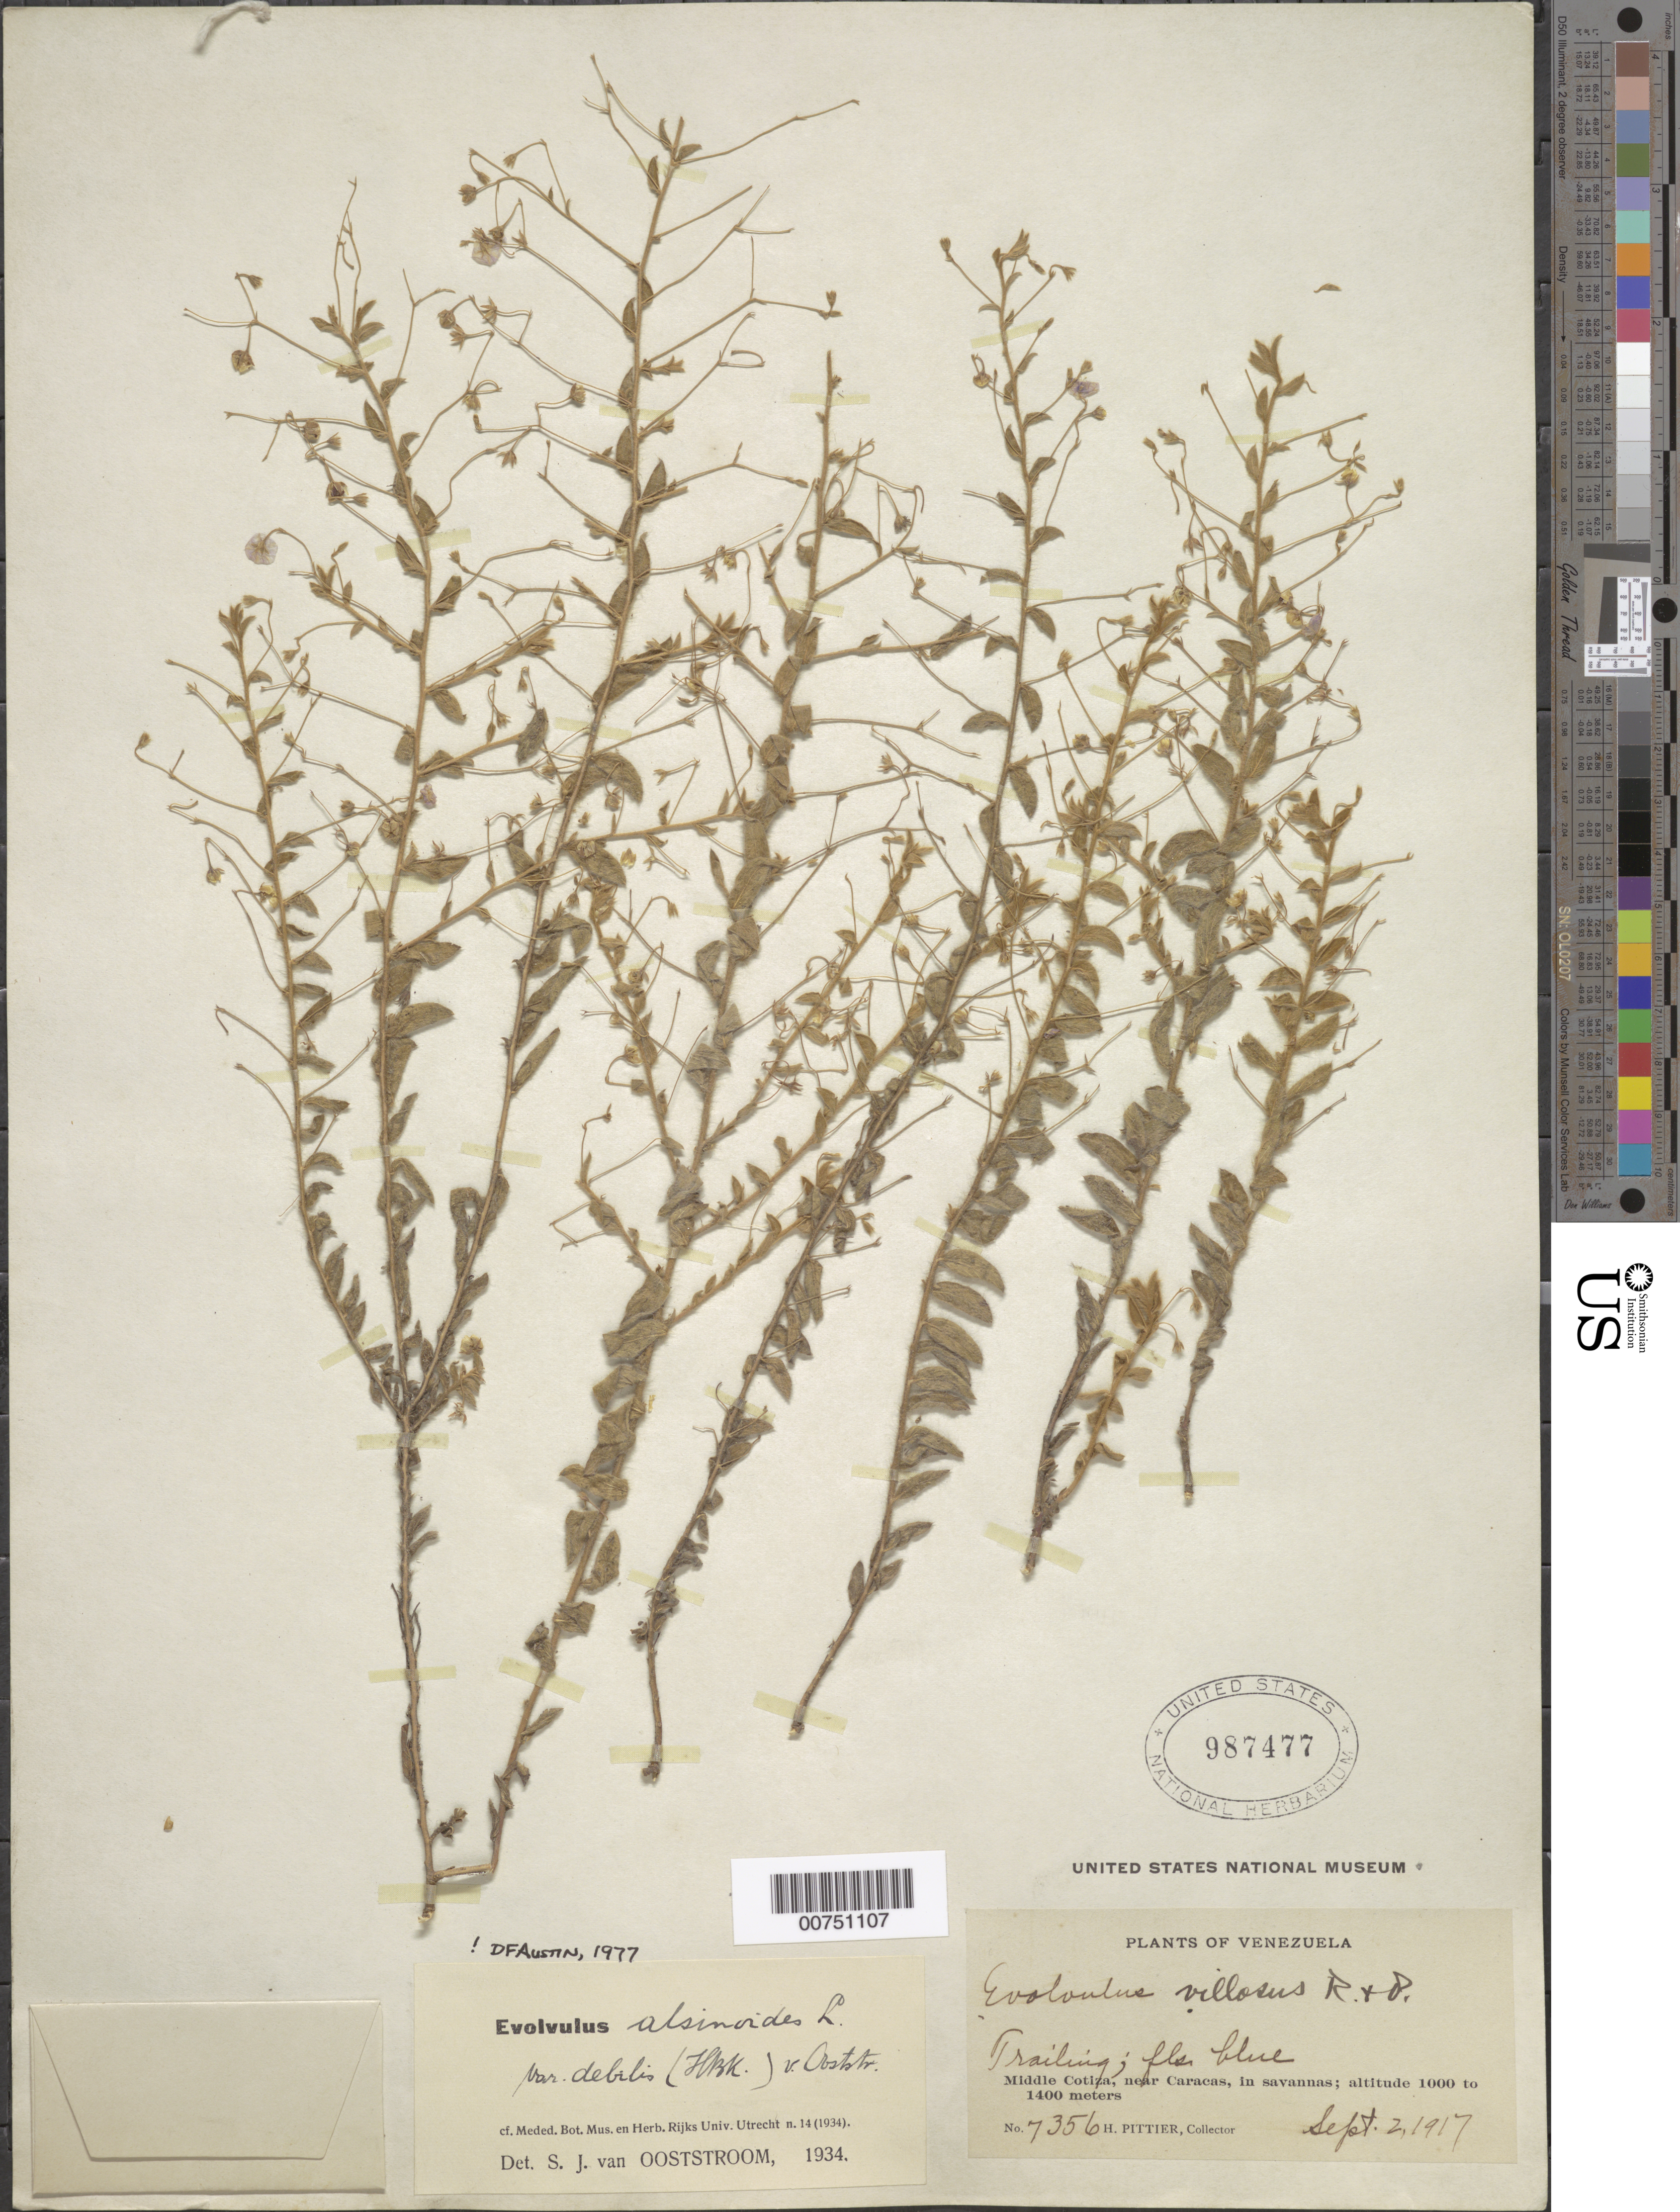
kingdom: Plantae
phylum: Tracheophyta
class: Magnoliopsida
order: Solanales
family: Convolvulaceae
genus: Evolvulus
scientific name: Evolvulus alsinoides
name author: (L.) L.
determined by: Austin, D. F.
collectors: H. F. Pittier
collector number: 7356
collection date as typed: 2-Sep-17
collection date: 1917-09-02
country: Venezuela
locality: Middle Cotiza, near Caracas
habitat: Savannas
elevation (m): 1000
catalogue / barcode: US 987477